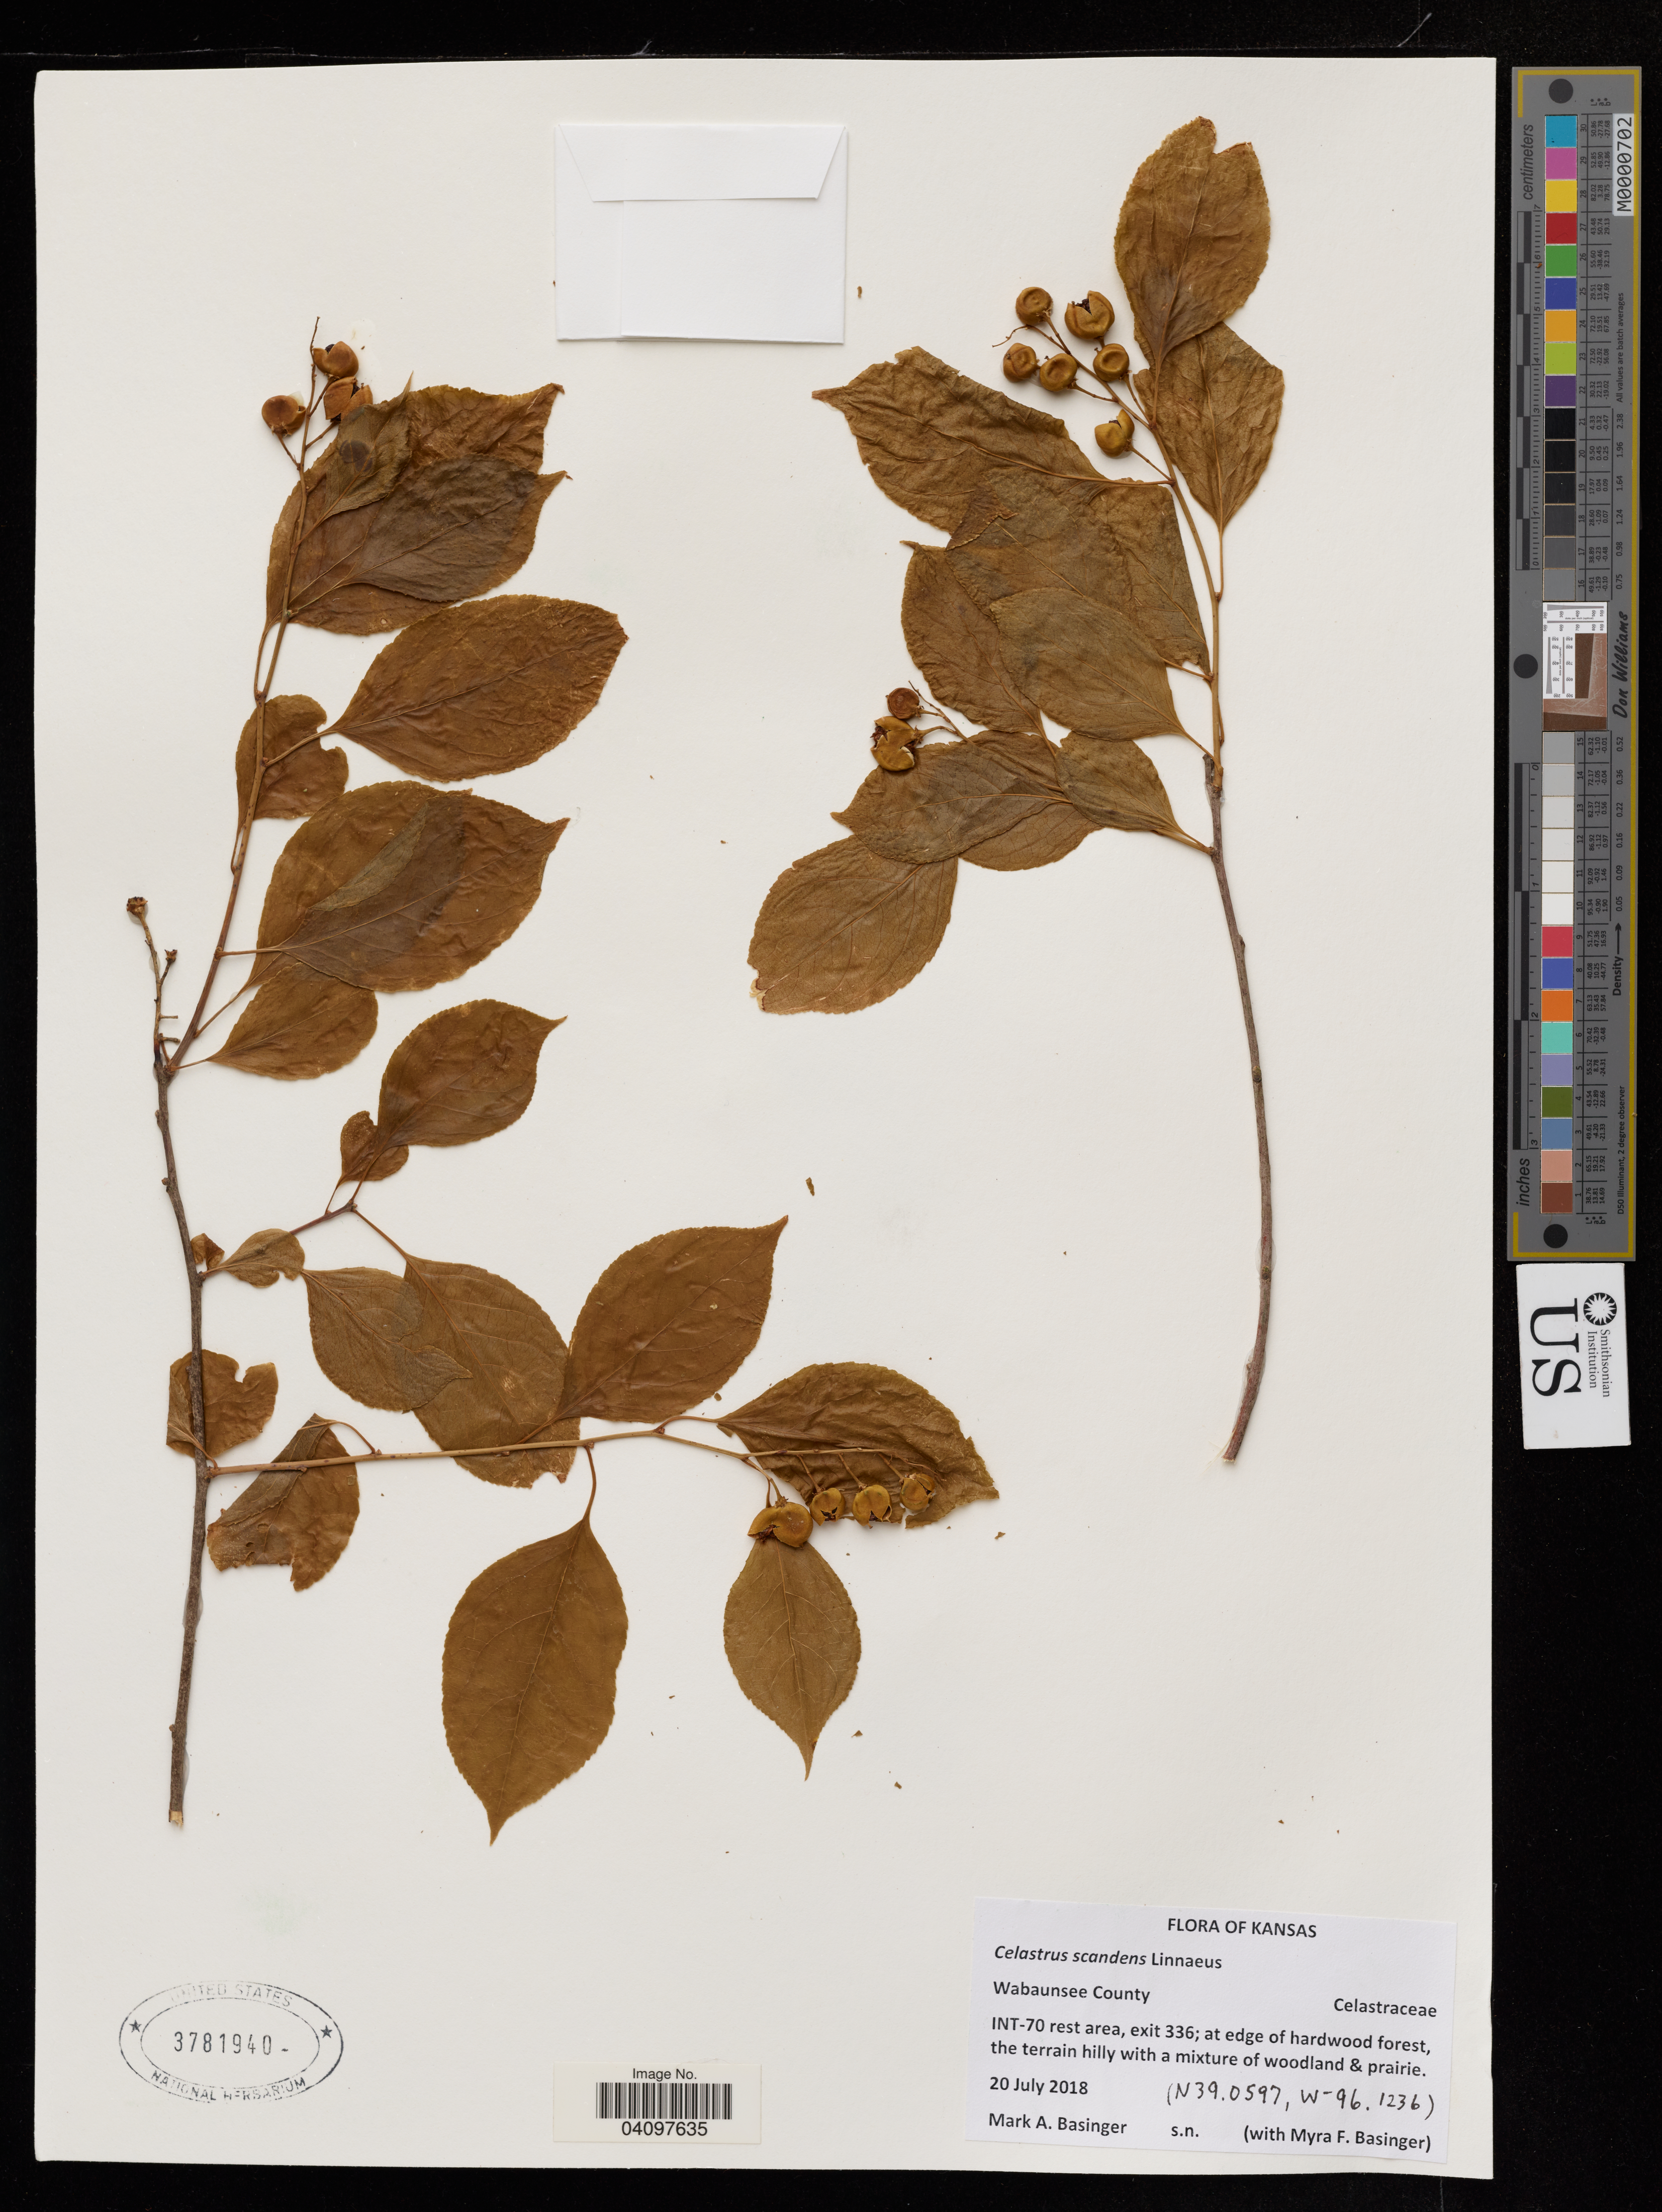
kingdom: Plantae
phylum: Tracheophyta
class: Magnoliopsida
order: Celastrales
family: Celastraceae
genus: Celastrus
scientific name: Celastrus scandens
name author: L.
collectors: M. Basinger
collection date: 2018-07-20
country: United States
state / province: Kansas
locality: Wabaunsee County. INT-70 rest area, exit 336.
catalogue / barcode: US 3781940